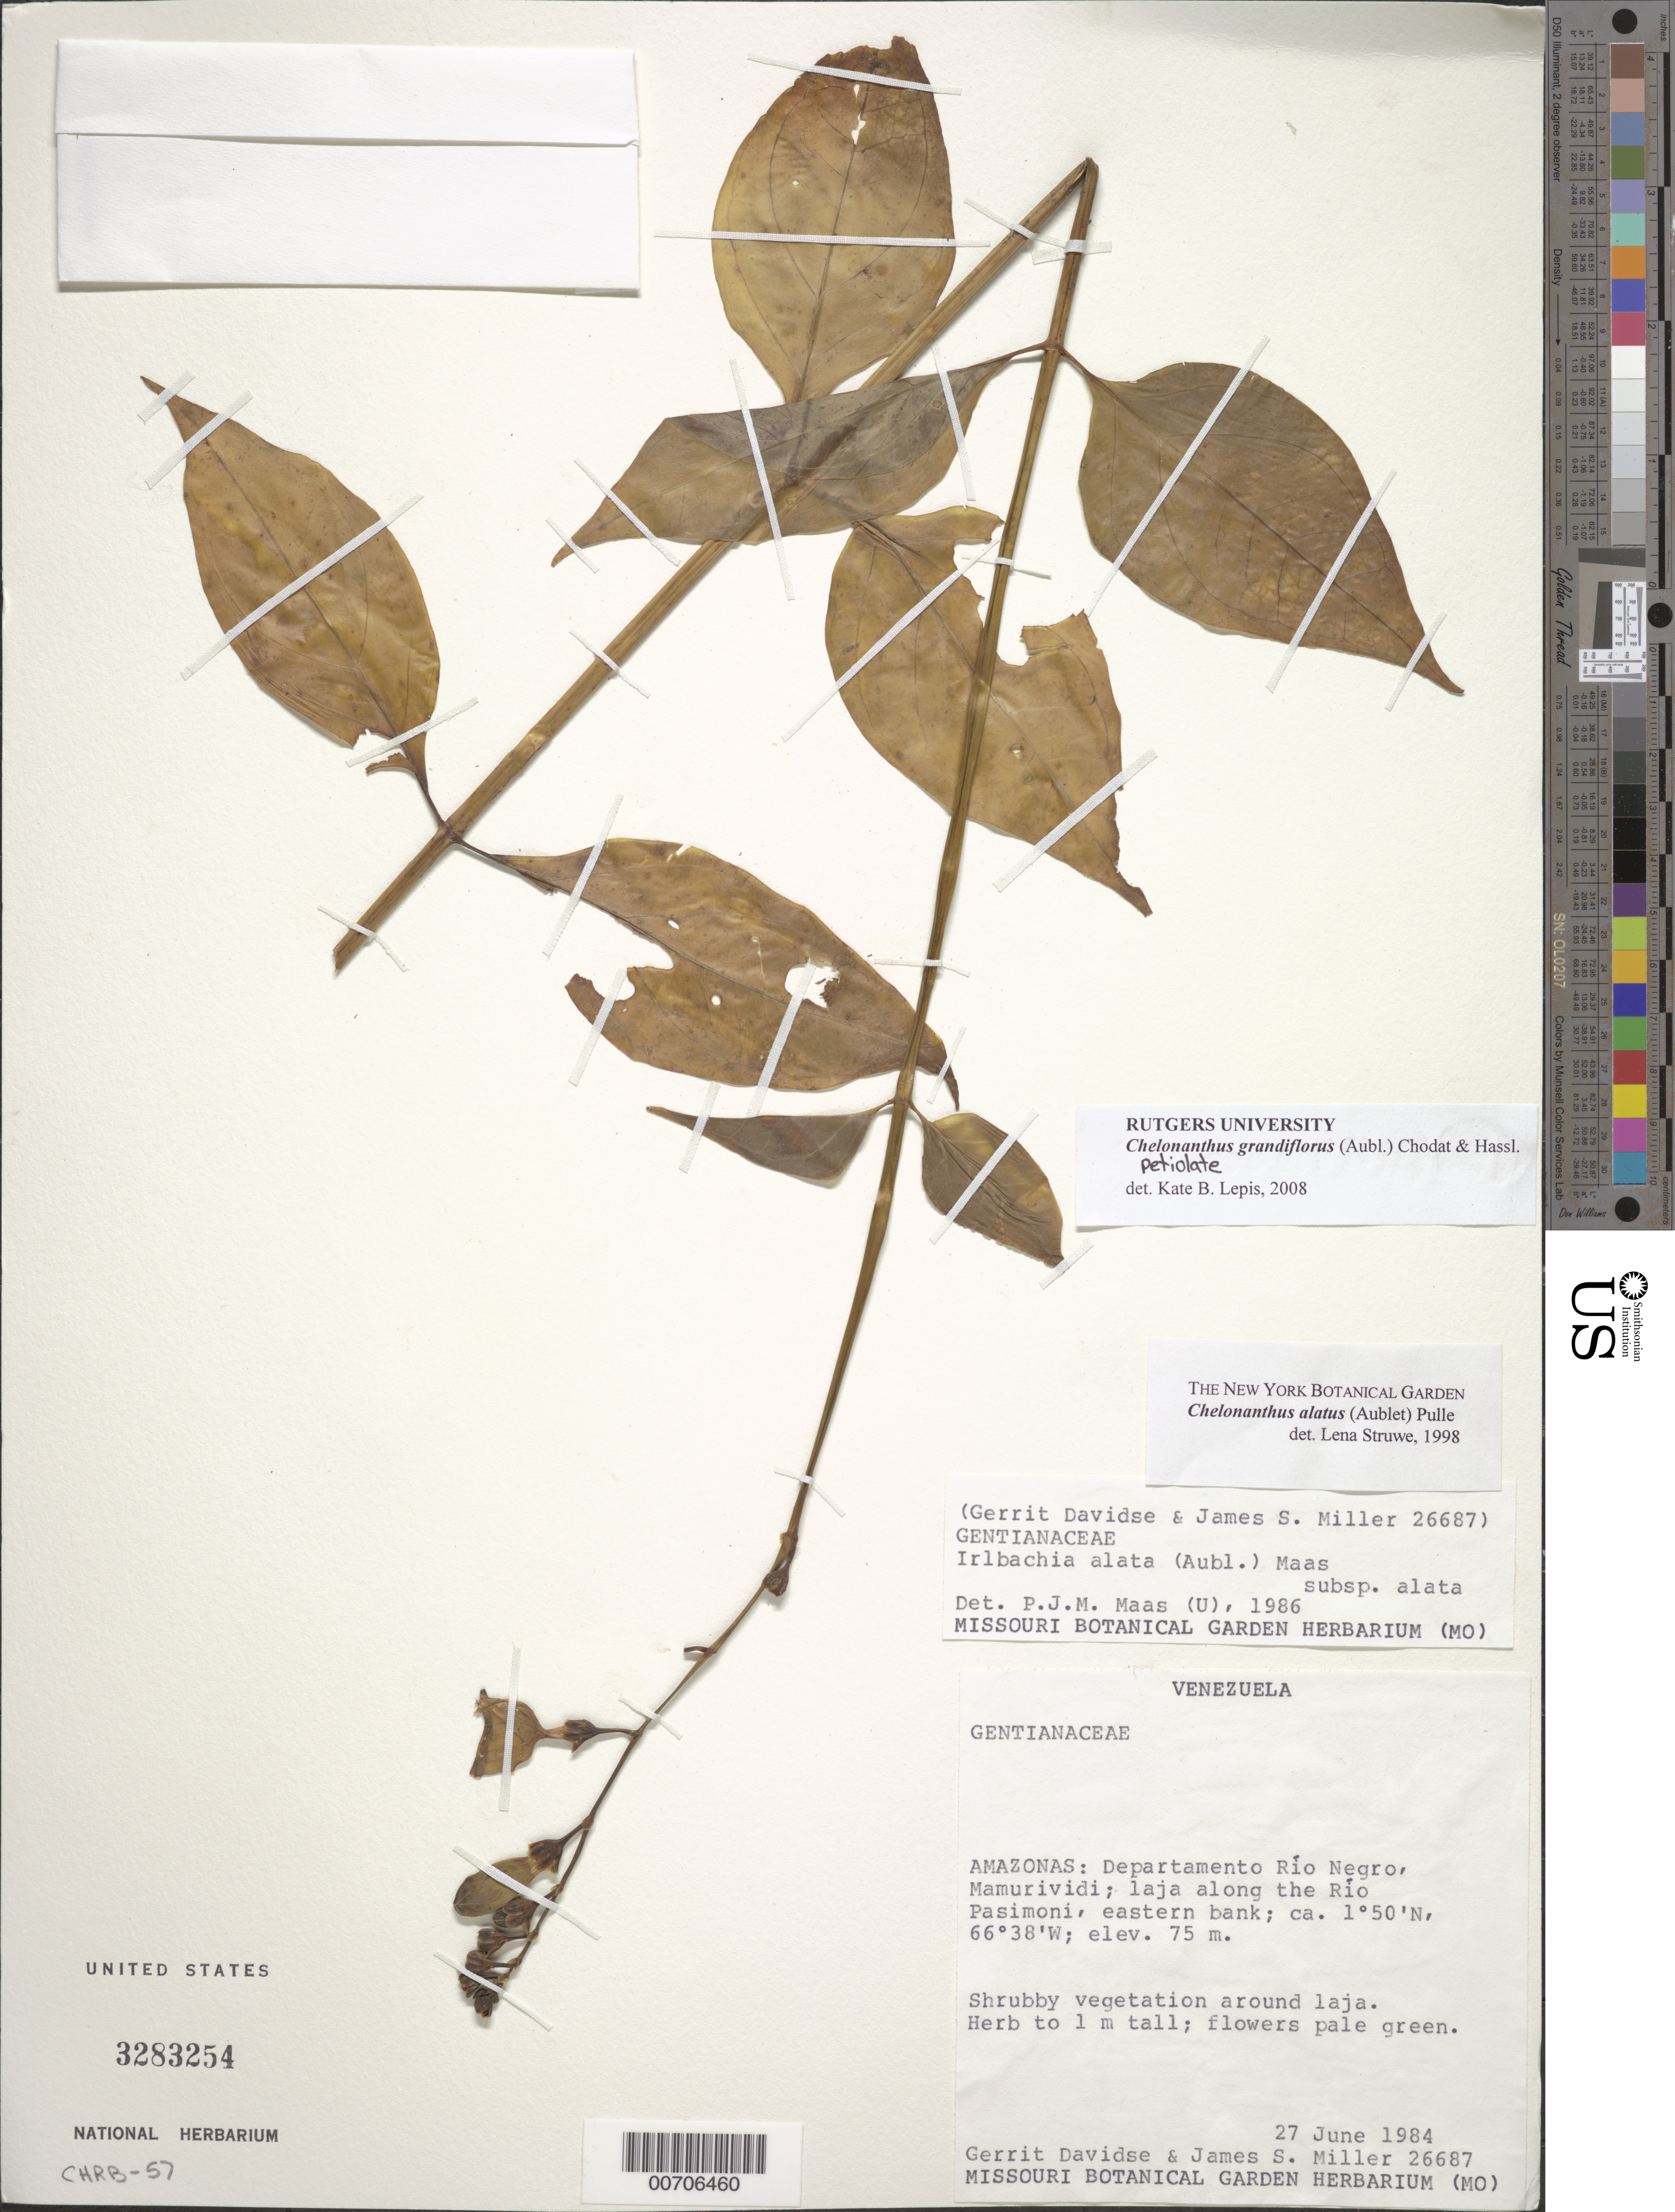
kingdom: Plantae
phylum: Tracheophyta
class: Magnoliopsida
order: Gentianales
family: Gentianaceae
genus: Chelonanthus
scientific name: Chelonanthus grandiflorus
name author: (Aubl.) Chodat & Hassl.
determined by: Lepis, Kate B.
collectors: G. Davidse & J. S. Miller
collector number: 26687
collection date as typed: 27-Jun-84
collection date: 1984-06-27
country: Venezuela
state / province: Amazonas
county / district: Río Negro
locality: Mamurividi, Río Pasimoni, eastern bank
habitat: Shrubby vegetation around laja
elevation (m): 75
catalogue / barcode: US 3283254